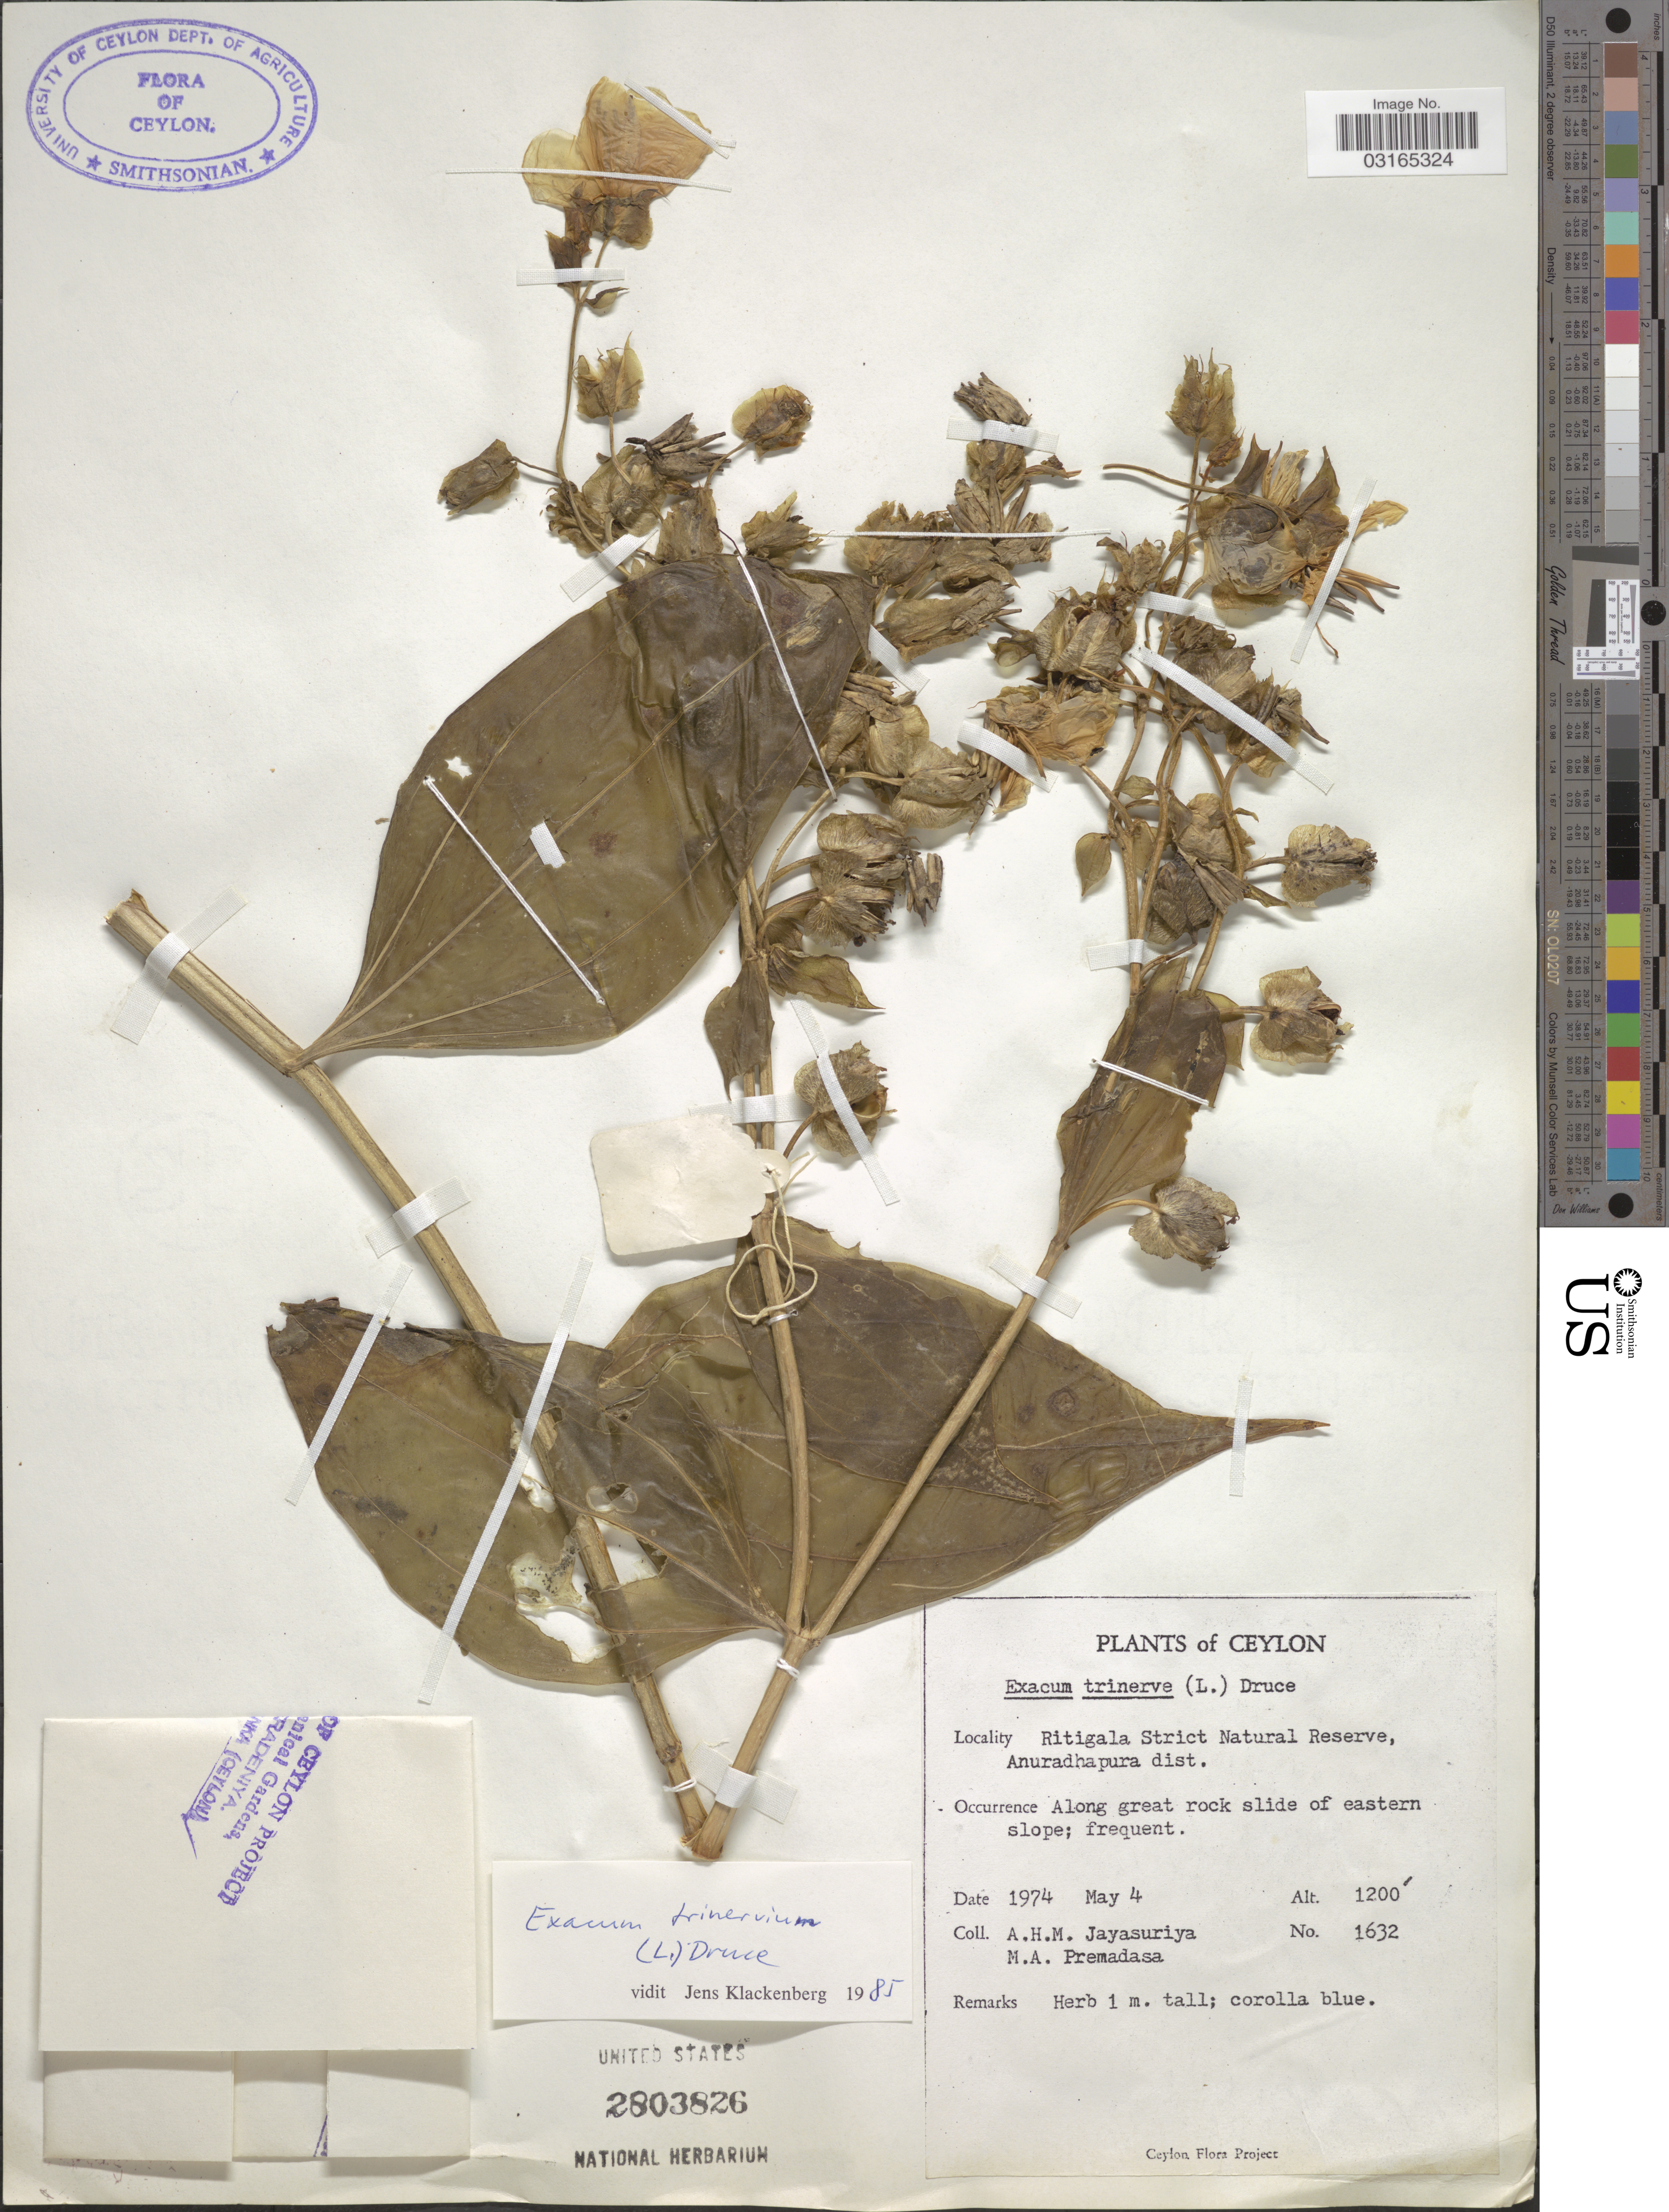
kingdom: Plantae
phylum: Tracheophyta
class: Magnoliopsida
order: Gentianales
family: Gentianaceae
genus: Exacum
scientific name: Exacum trinervium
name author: (L.) Druce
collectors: A. H. Jayasuriya & M. Premadasa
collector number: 1632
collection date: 1974-05-04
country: Sri Lanka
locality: Ceylon. Ritigala Strict Natural Reserve, Anuradhapura dist.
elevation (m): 366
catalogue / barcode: US 2803826